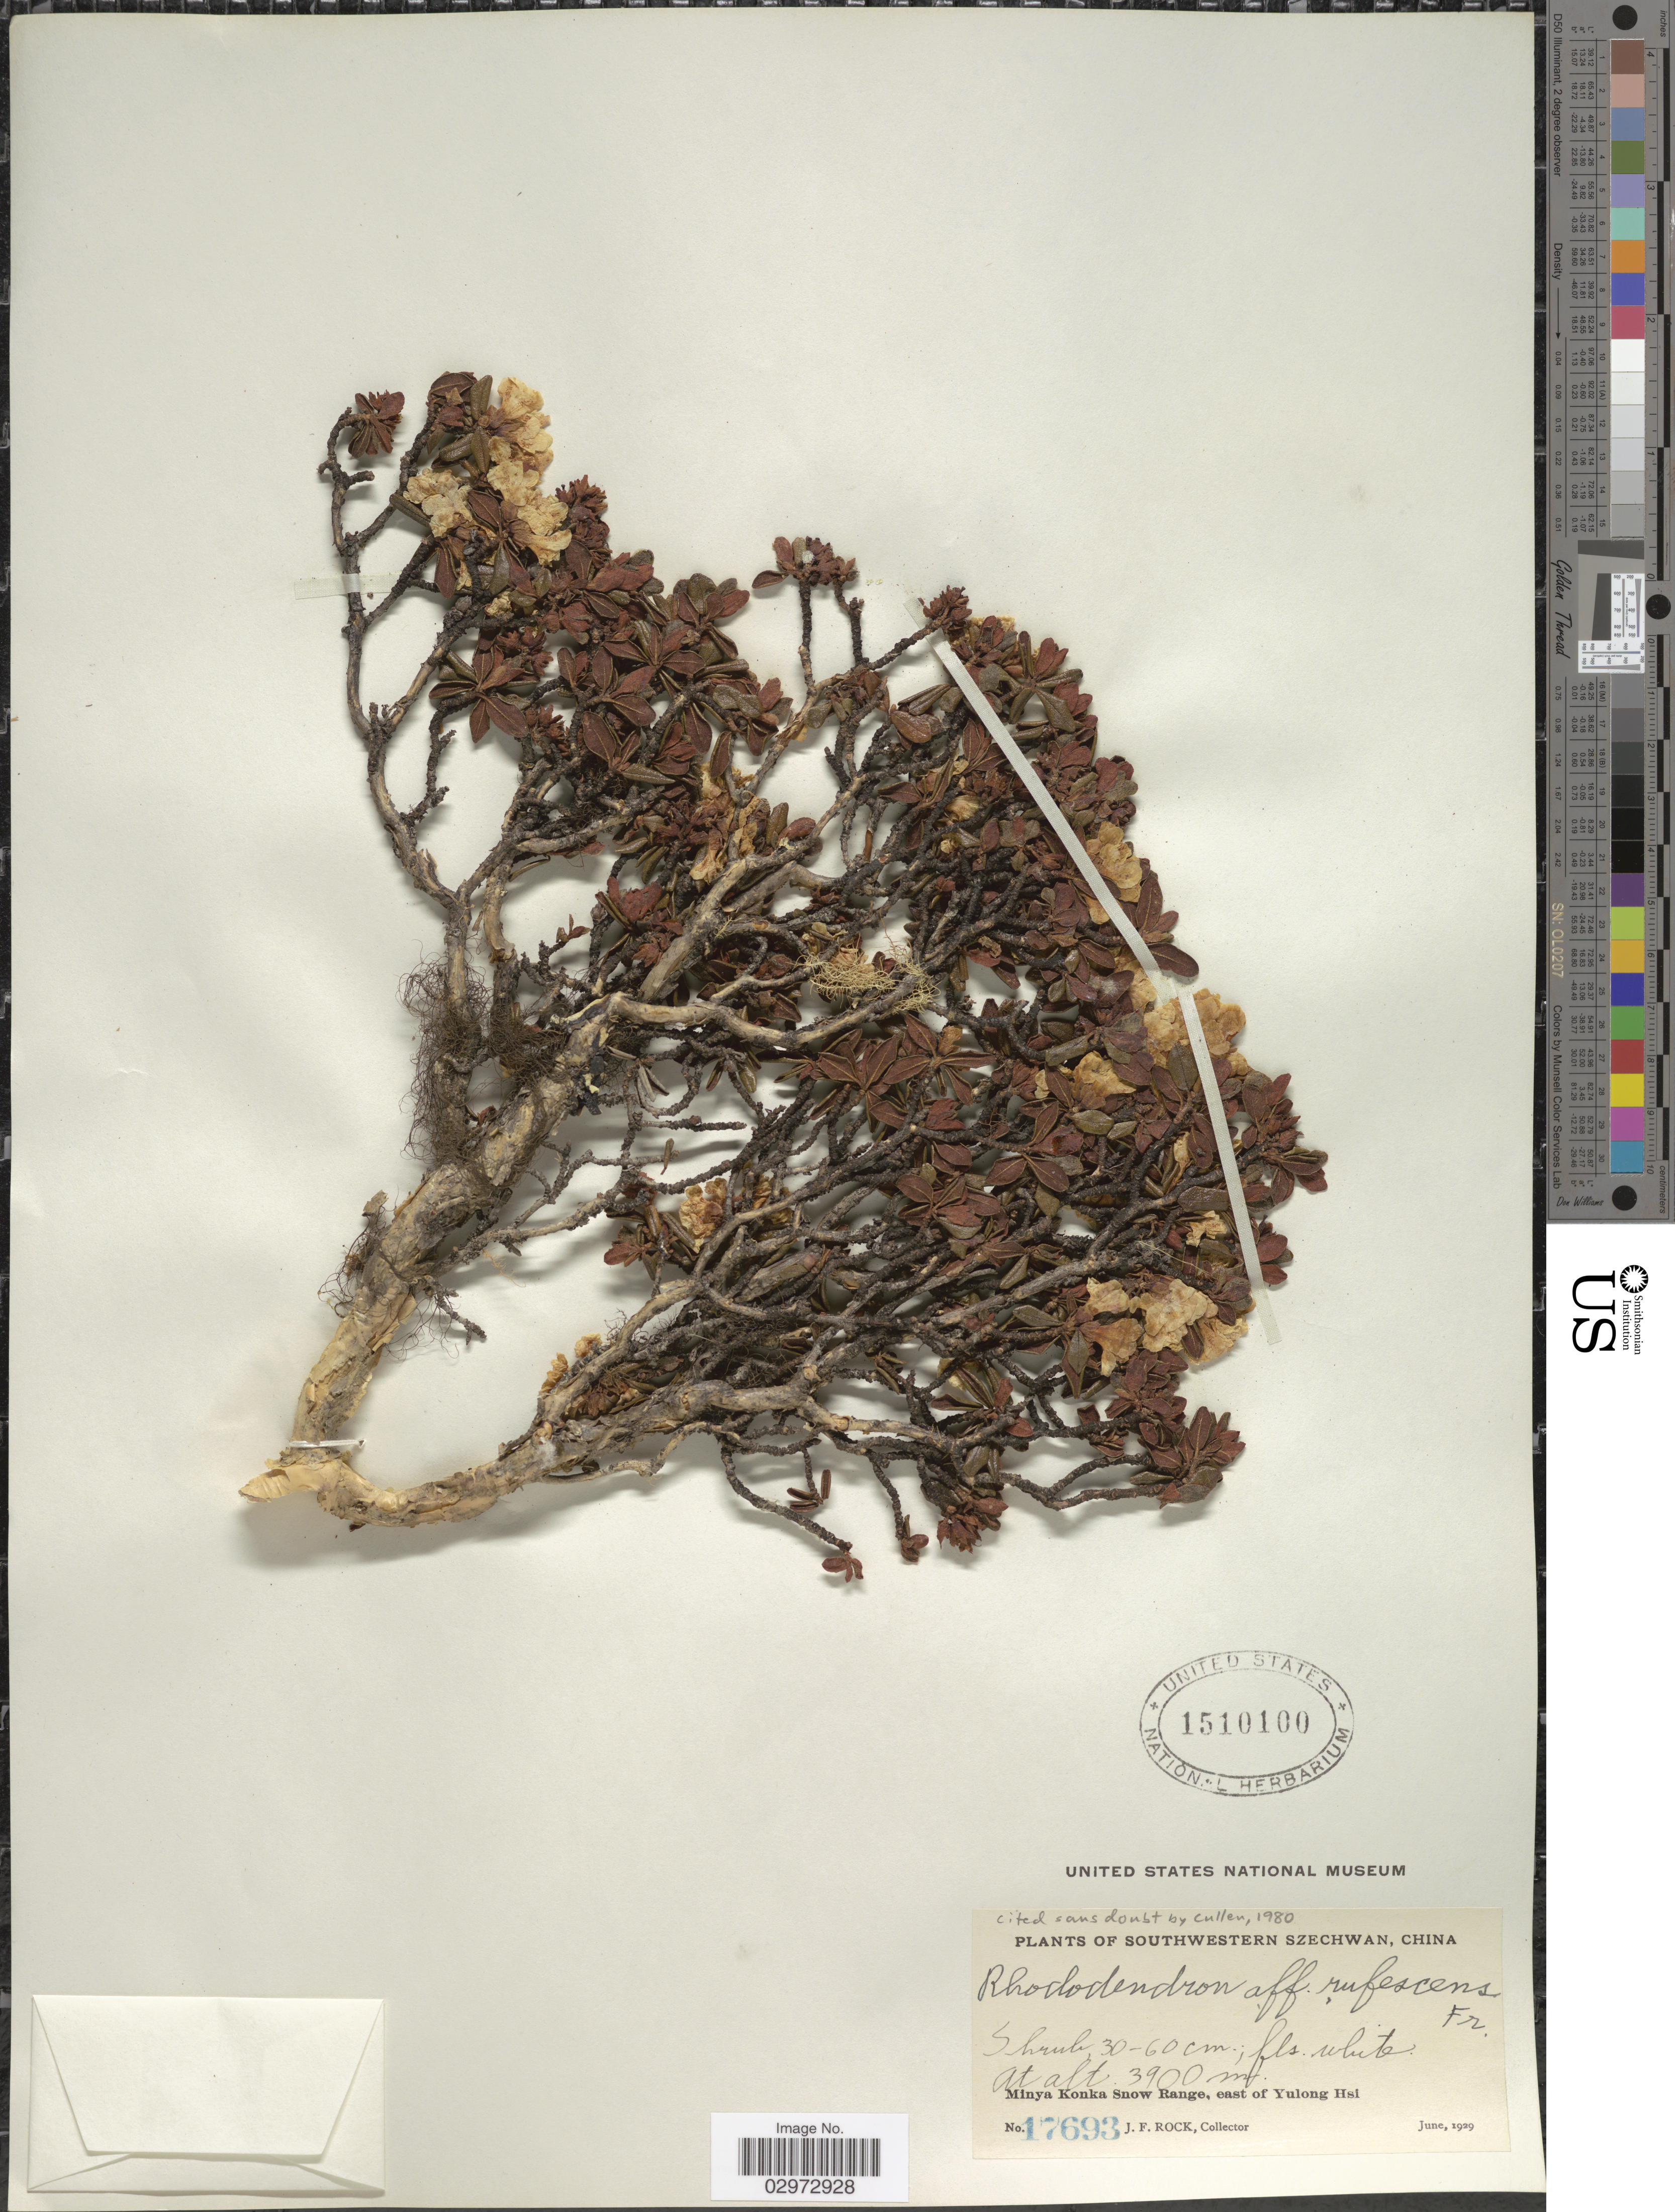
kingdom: Plantae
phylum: Tracheophyta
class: Magnoliopsida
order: Ericales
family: Ericaceae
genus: Rhododendron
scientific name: Rhododendron rufescens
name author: Franch.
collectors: J. Rock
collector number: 17693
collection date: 1929-06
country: China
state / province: Sichuan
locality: Southwestern Szechwan, Minya Konka Snow Range, east of Yulong Hsi.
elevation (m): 3900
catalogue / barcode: US 1510100